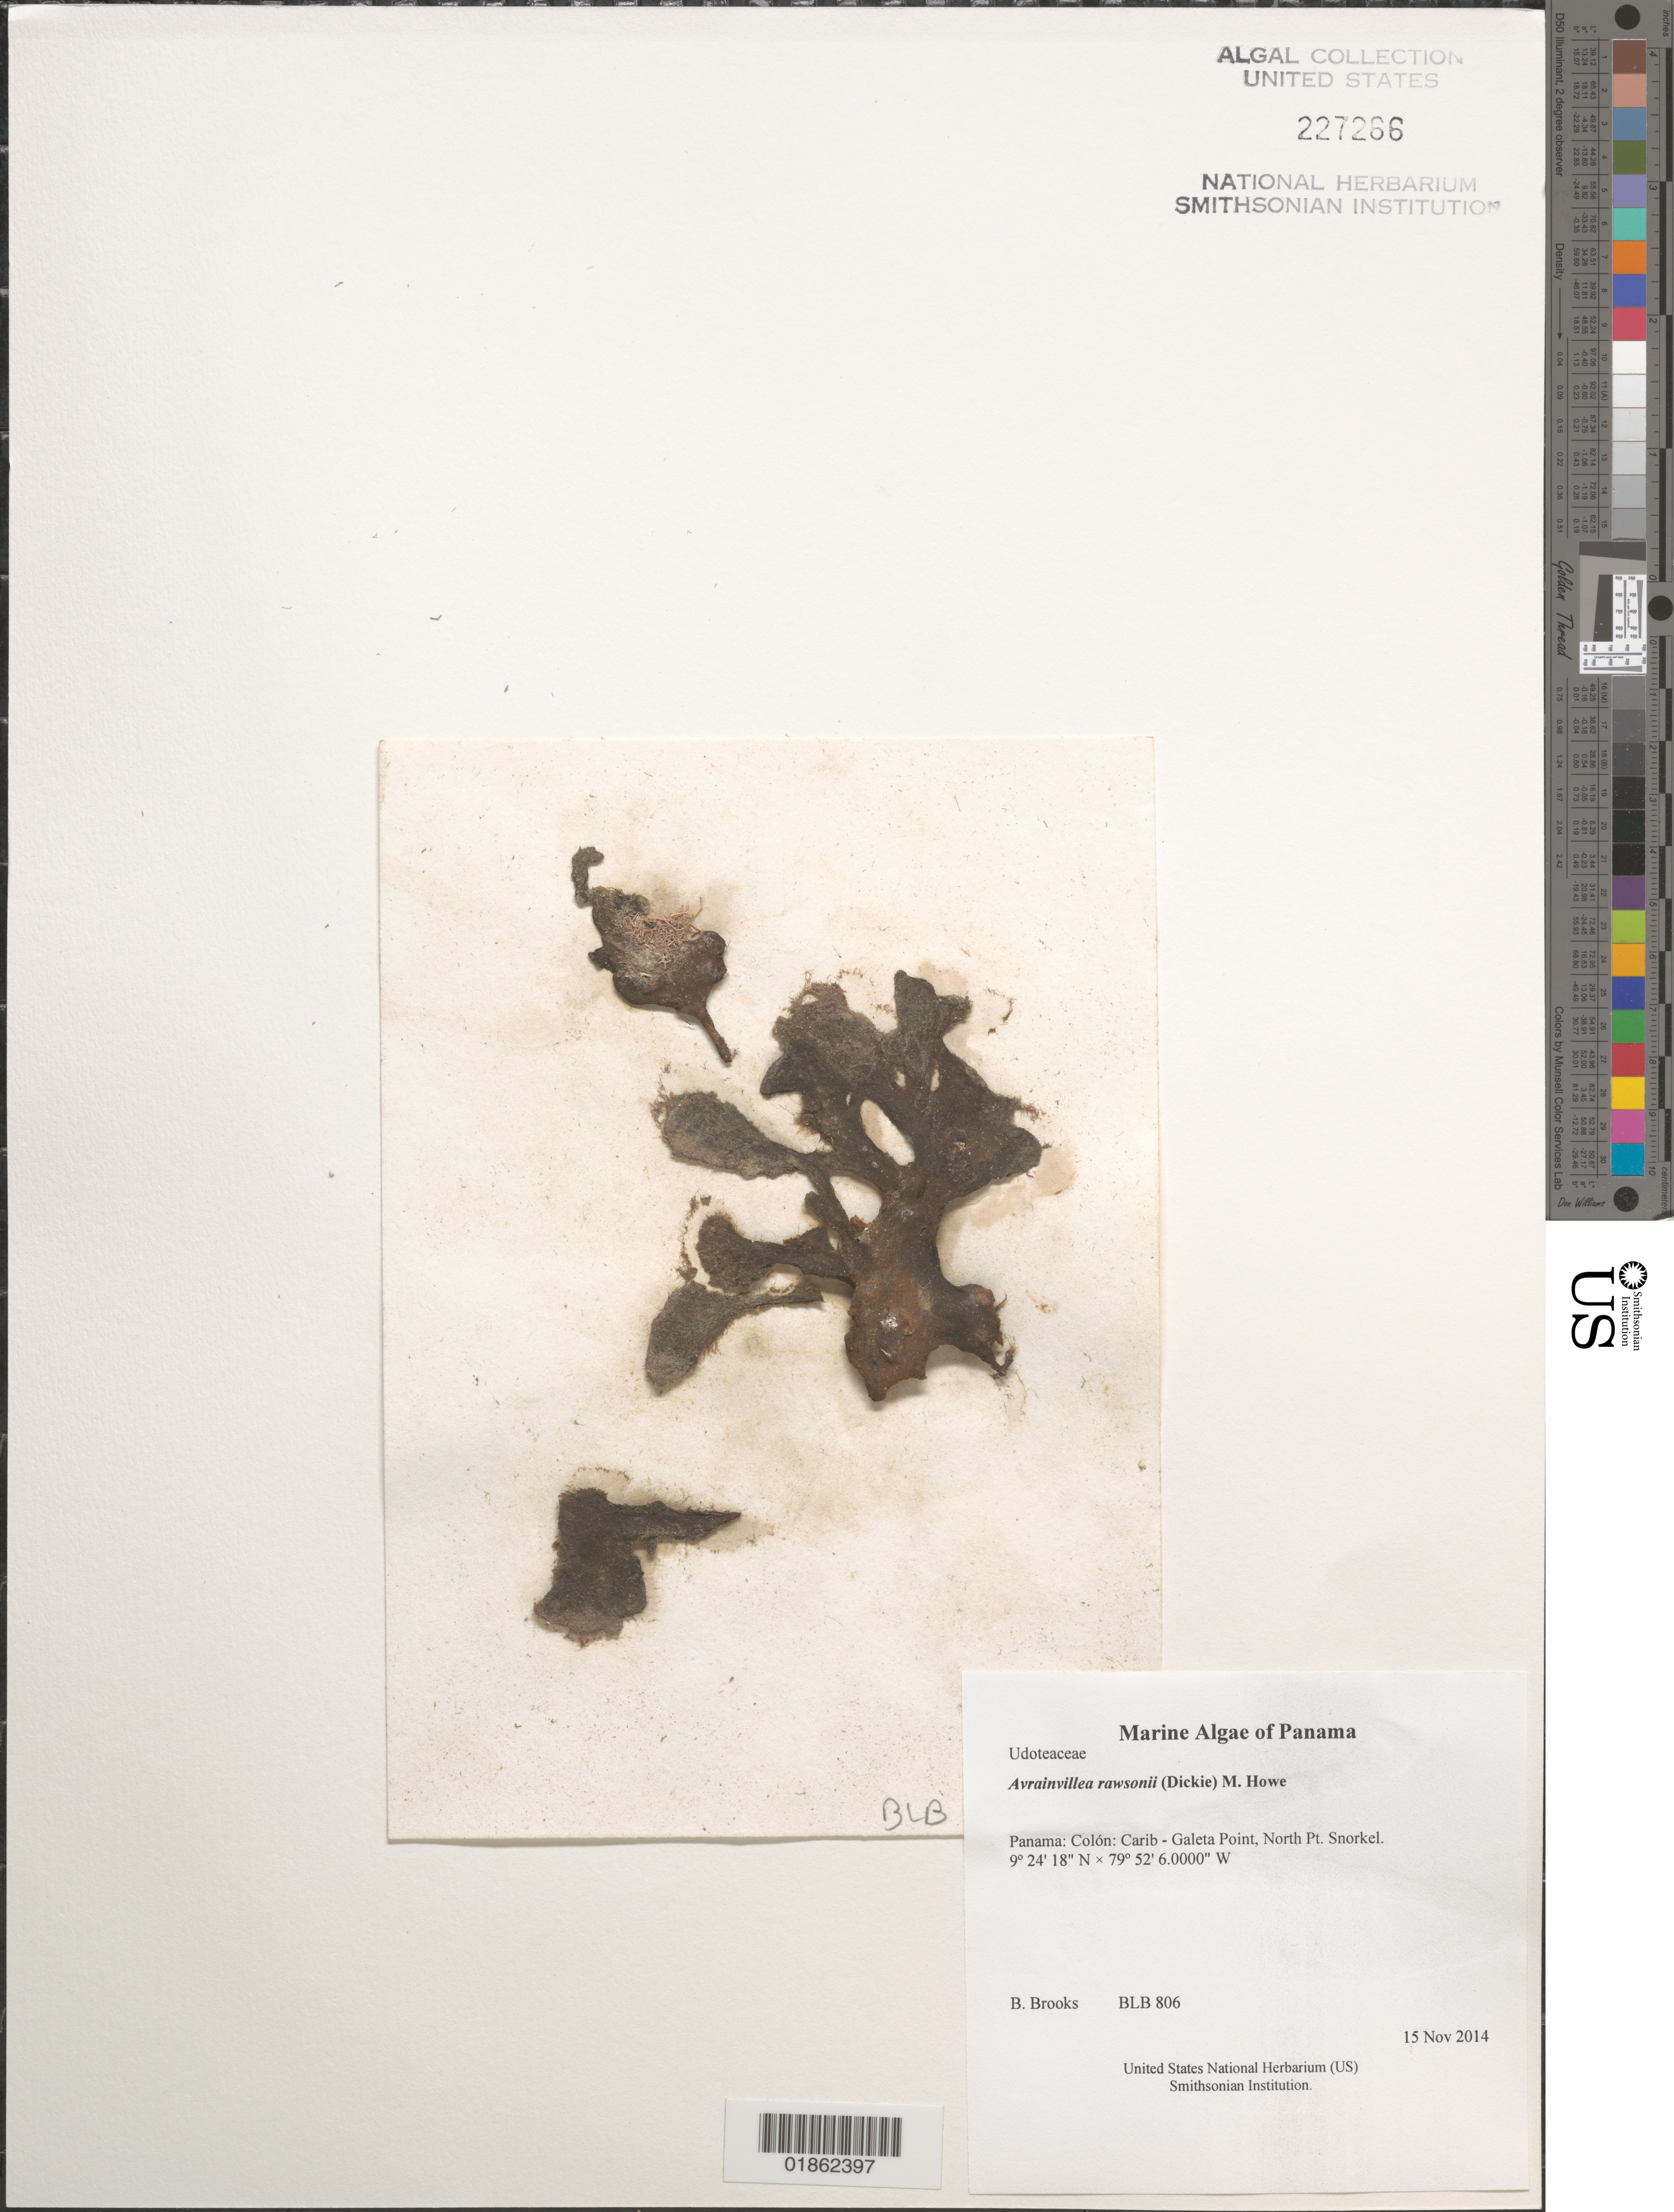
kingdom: Plantae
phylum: Chlorophyta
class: Ulvophyceae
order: Bryopsidales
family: Dichotomosiphonaceae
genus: Avrainvillea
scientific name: Avrainvillea rawsonii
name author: (Dickie) M. Howe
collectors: B. Brooks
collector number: BLB 806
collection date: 2014-11-15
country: Panama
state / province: Colón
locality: Carib - Galeta Point, North Pt.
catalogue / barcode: US 227266